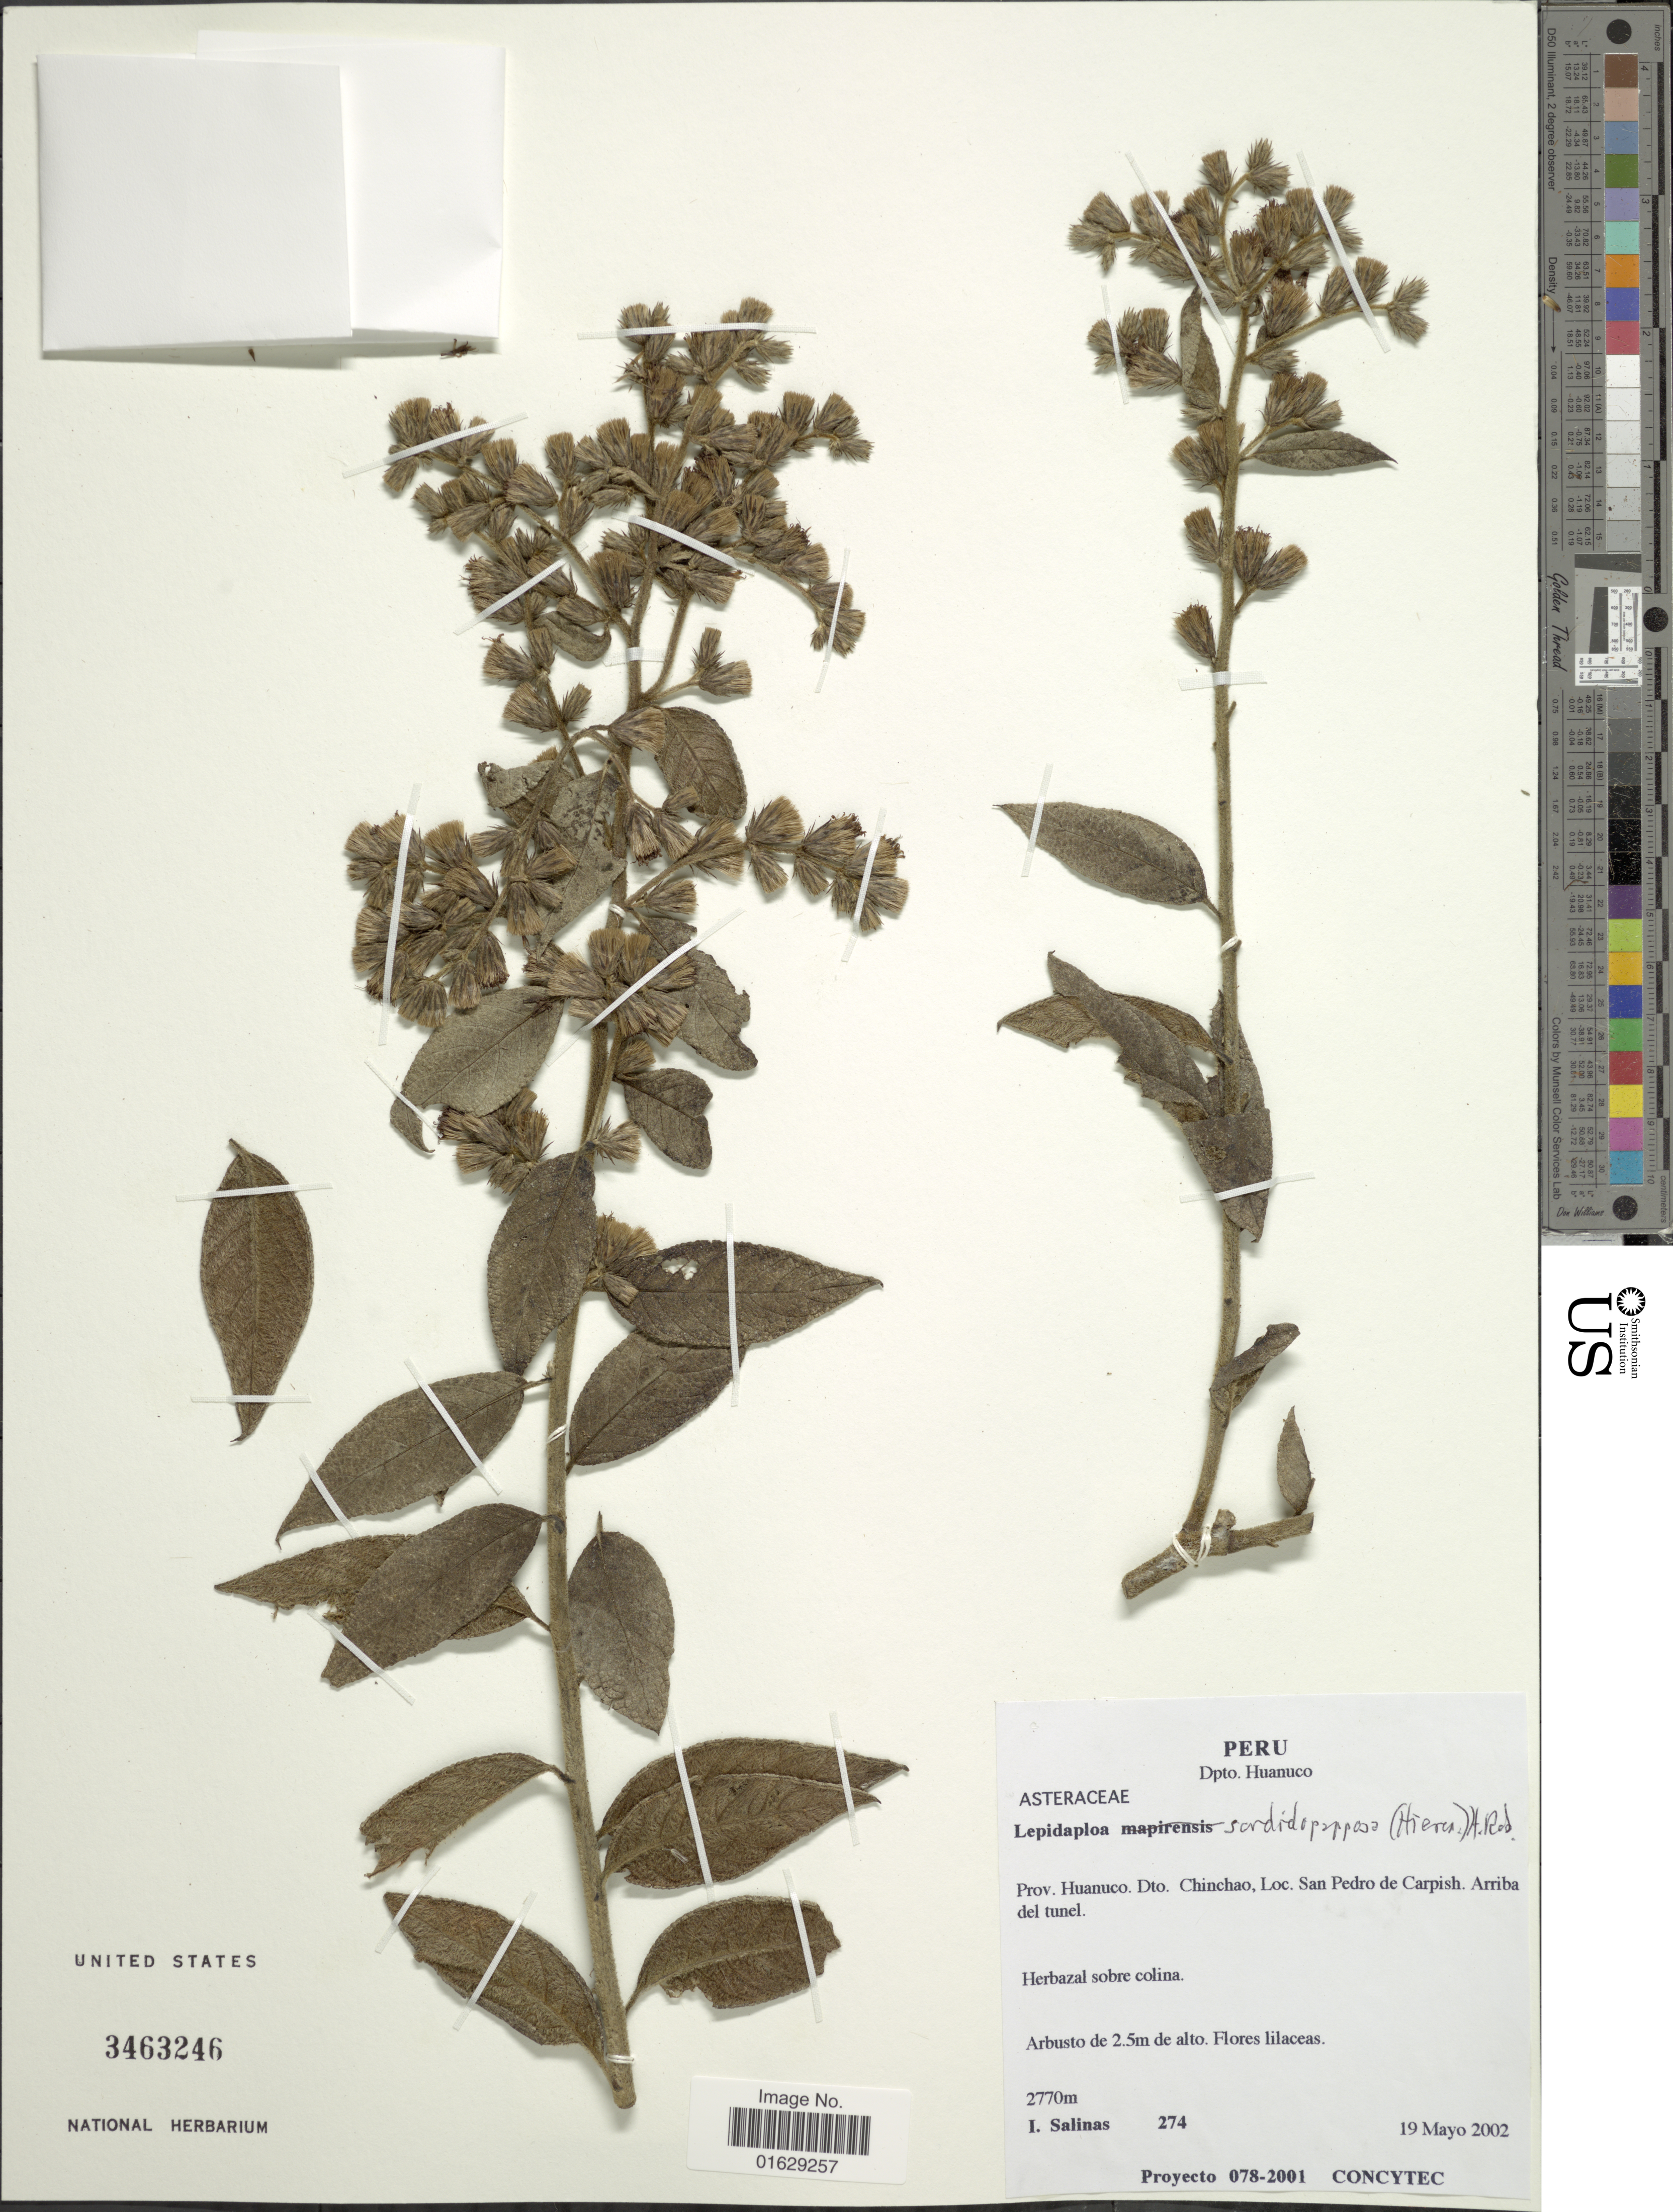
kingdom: Plantae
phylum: Tracheophyta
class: Magnoliopsida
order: Asterales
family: Asteraceae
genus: Lepidaploa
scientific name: Lepidaploa sordidopapposa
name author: (Hieron.) H. Rob.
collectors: I. Salinas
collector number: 274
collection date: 2002-05-19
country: Peru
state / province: Huánuco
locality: Dpto. Huanuco, Prov. Huanuco, San Pedro de Carpish, arriba del tunel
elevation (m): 2770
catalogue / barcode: US 3463246